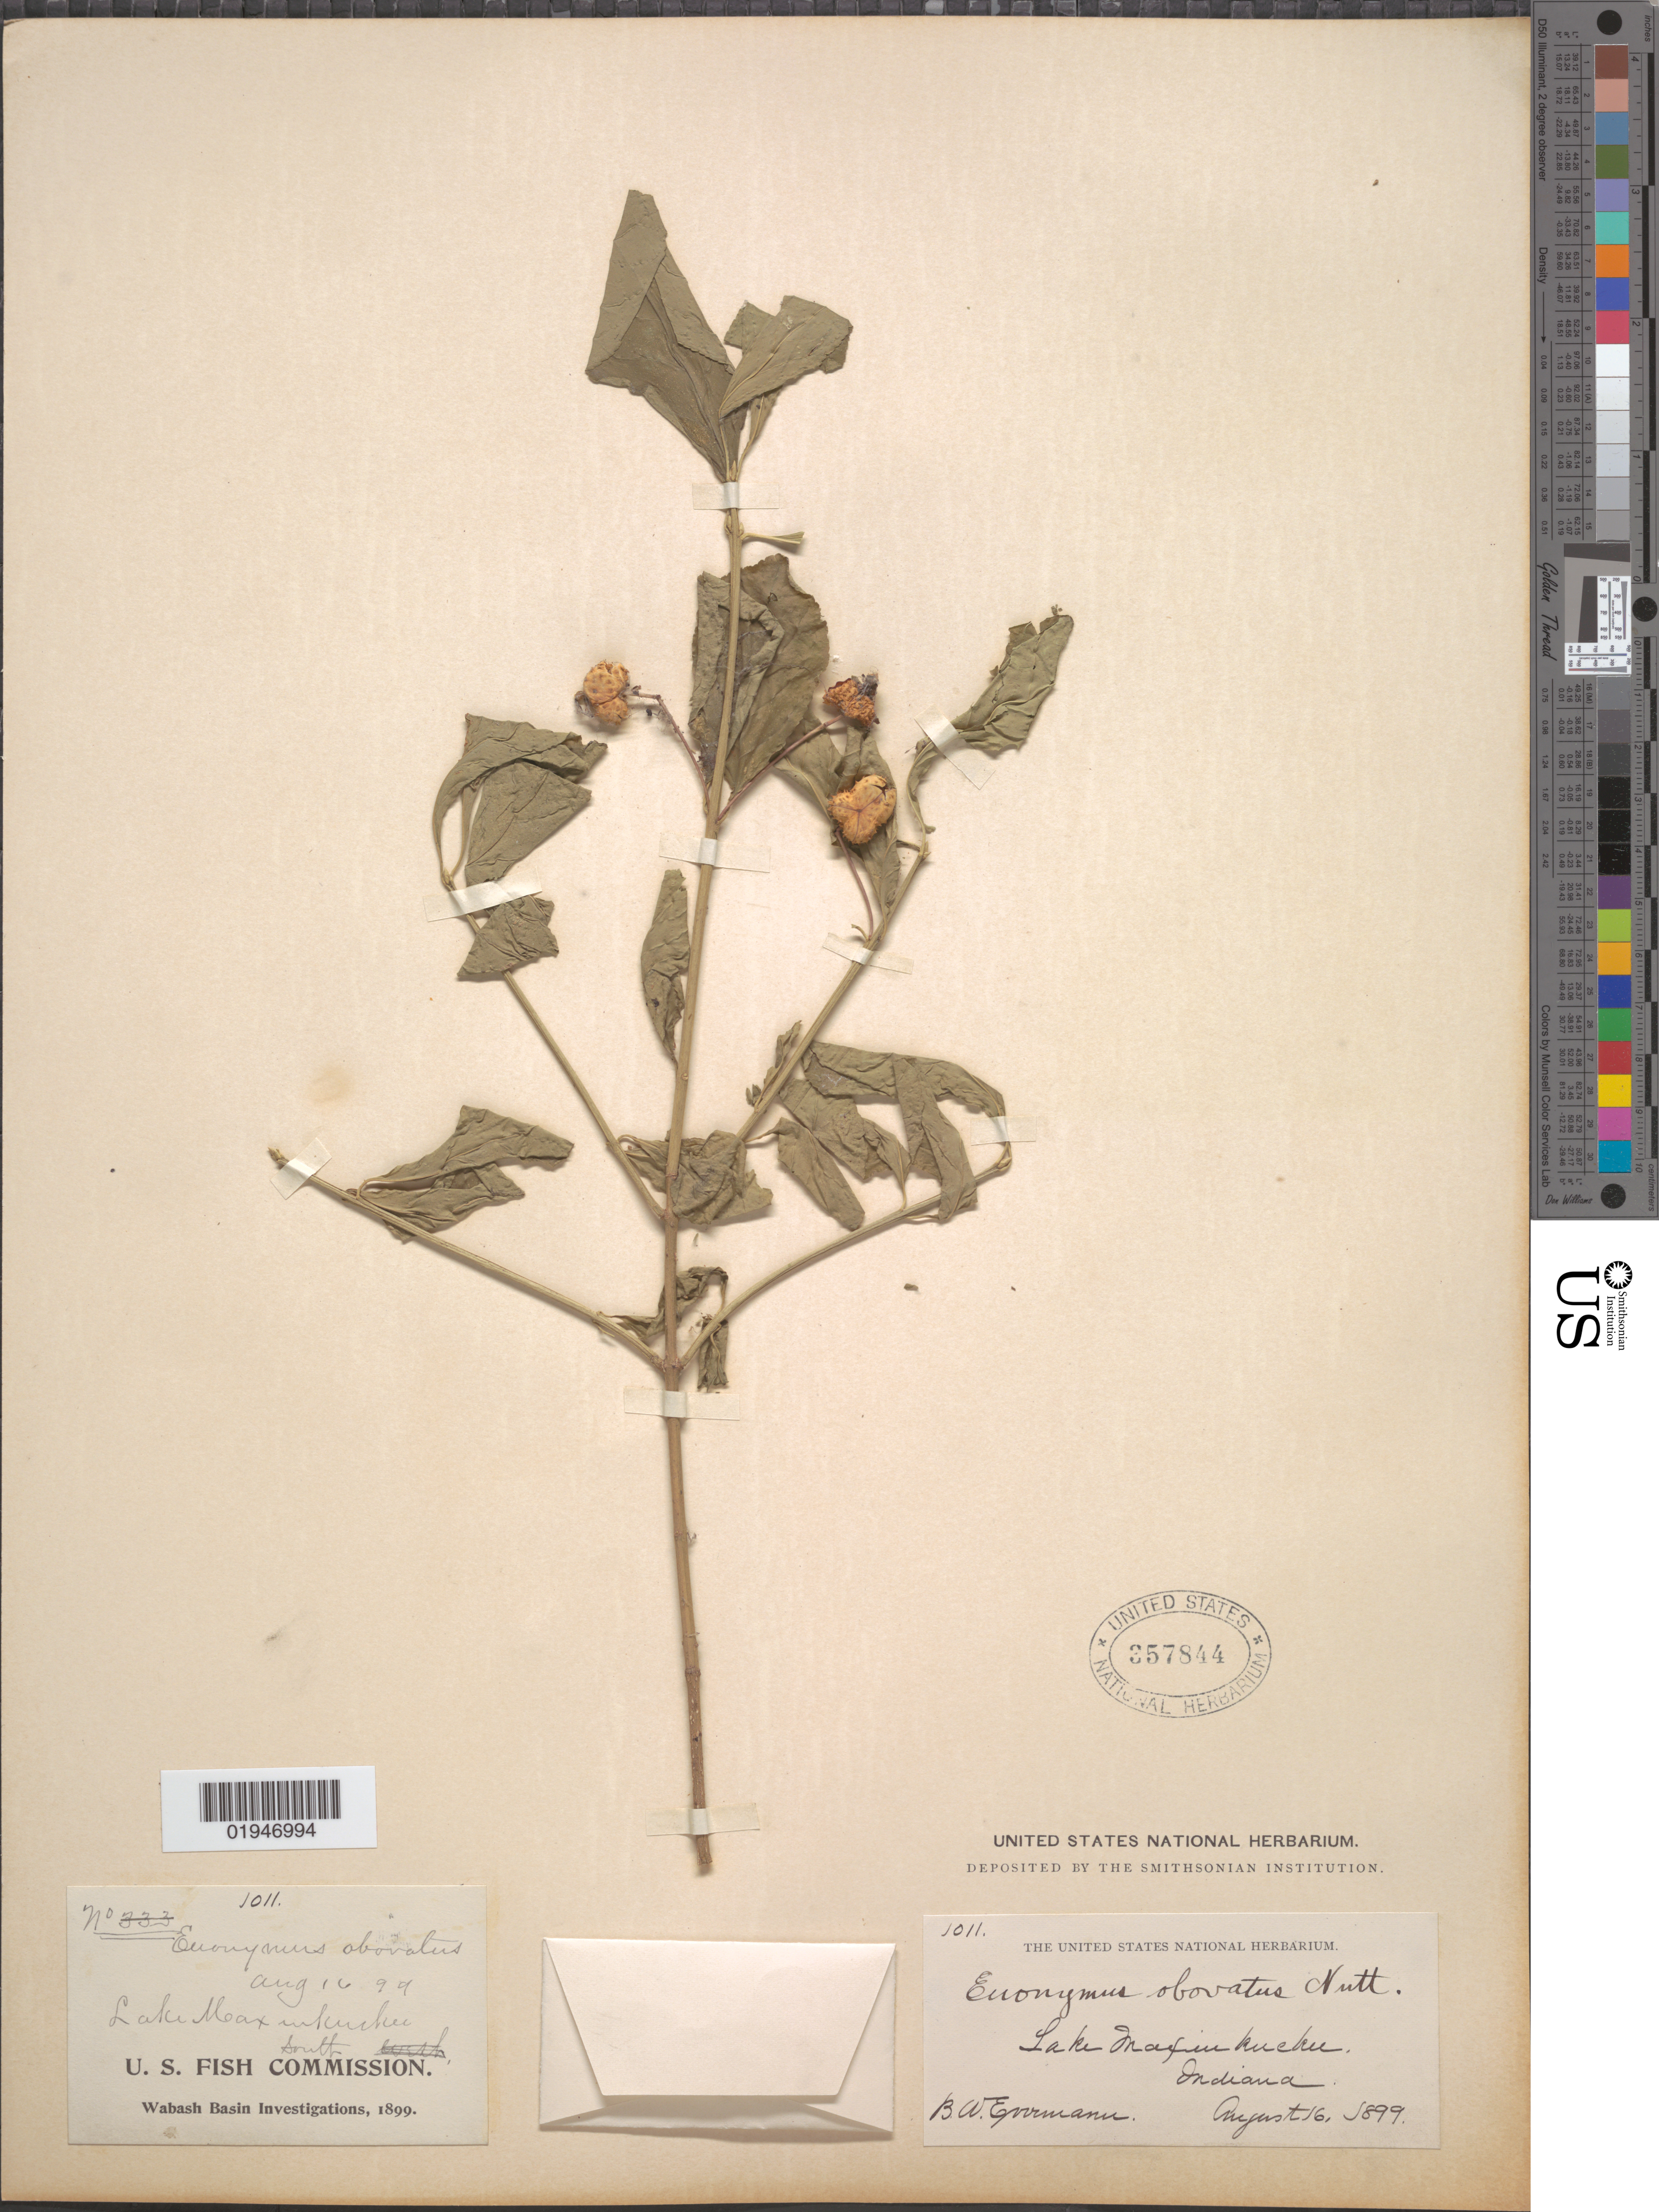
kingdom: Plantae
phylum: Tracheophyta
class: Magnoliopsida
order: Celastrales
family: Celastraceae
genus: Euonymus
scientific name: Euonymus obovatus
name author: Nutt.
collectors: B. W. Evermann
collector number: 1011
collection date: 1899-08-16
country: United States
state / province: Indiana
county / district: Marshall County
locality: Lake Maxinkuckee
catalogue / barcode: US 357844